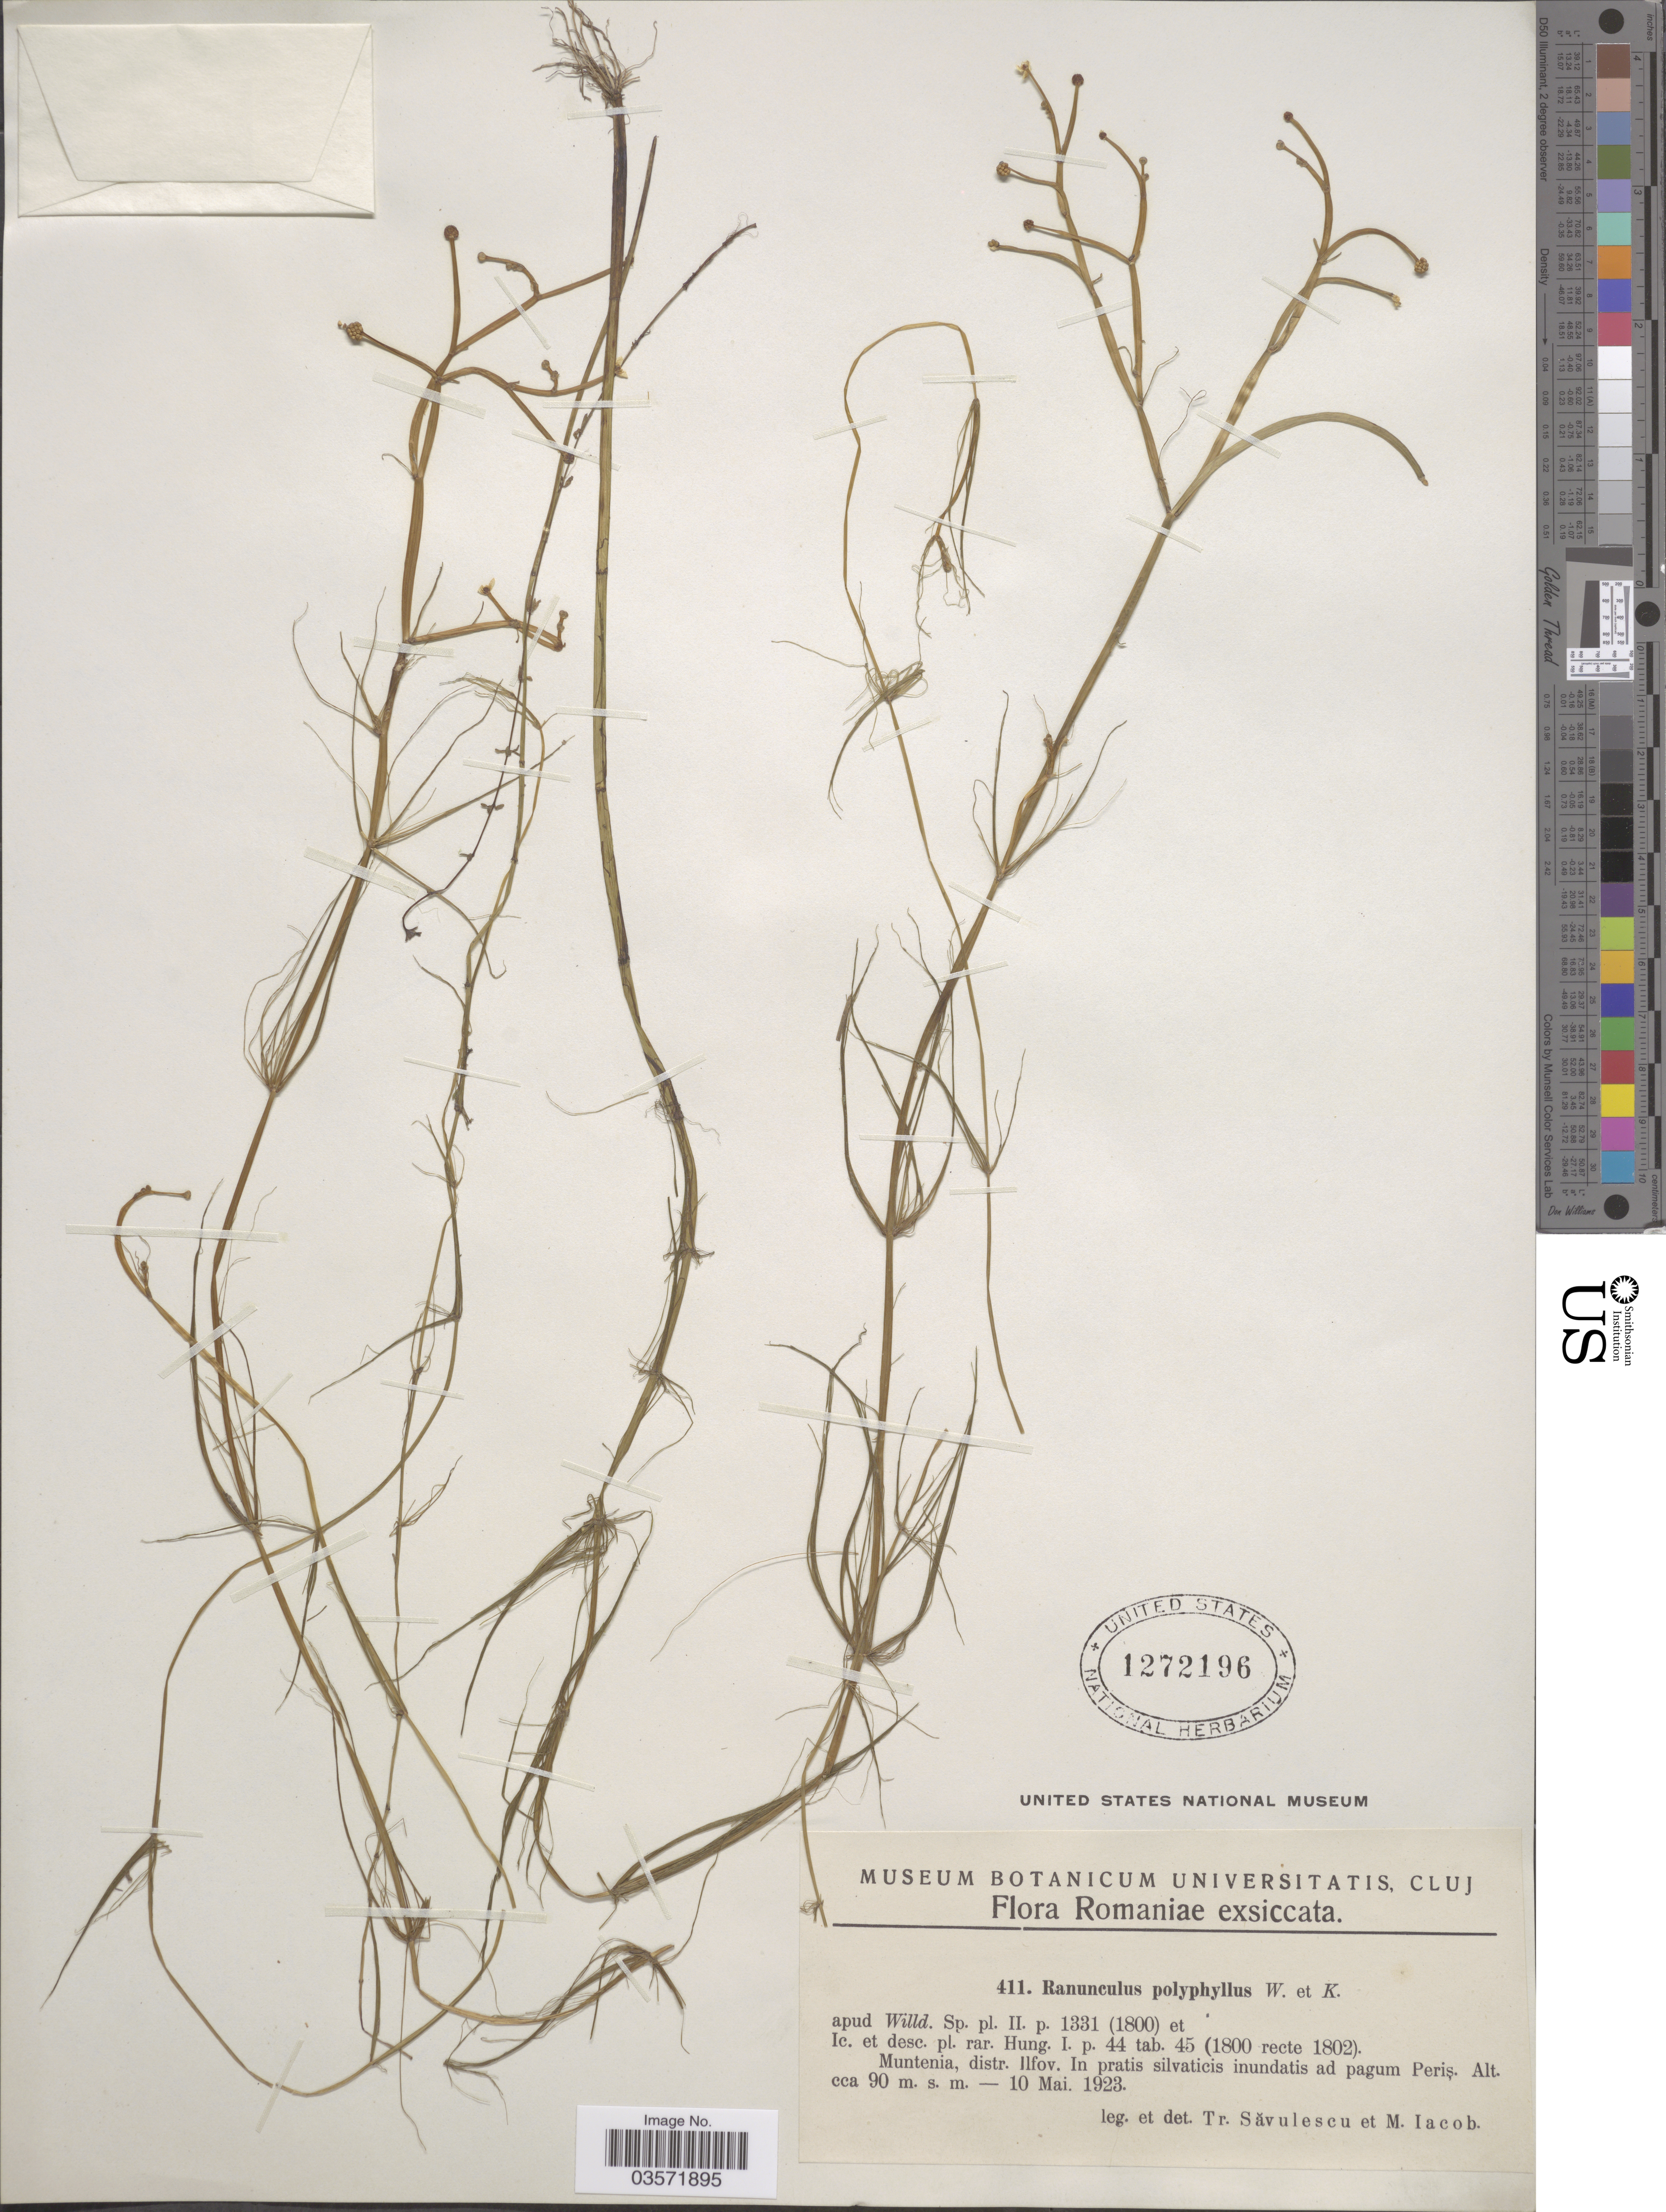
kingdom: Plantae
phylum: Tracheophyta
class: Magnoliopsida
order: Ranunculales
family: Ranunculaceae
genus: Ranunculus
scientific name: Ranunculus polyphyllus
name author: Waldst. & Kit. ex Willd.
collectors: T. Savulescu & M. Iacob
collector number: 411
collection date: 1923-05-10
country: Romania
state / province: Ilfov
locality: Muntenia, distr. Ilfov. In pratis silvaticis inundatis ad pagum Periş.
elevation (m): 90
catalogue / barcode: US 1272196